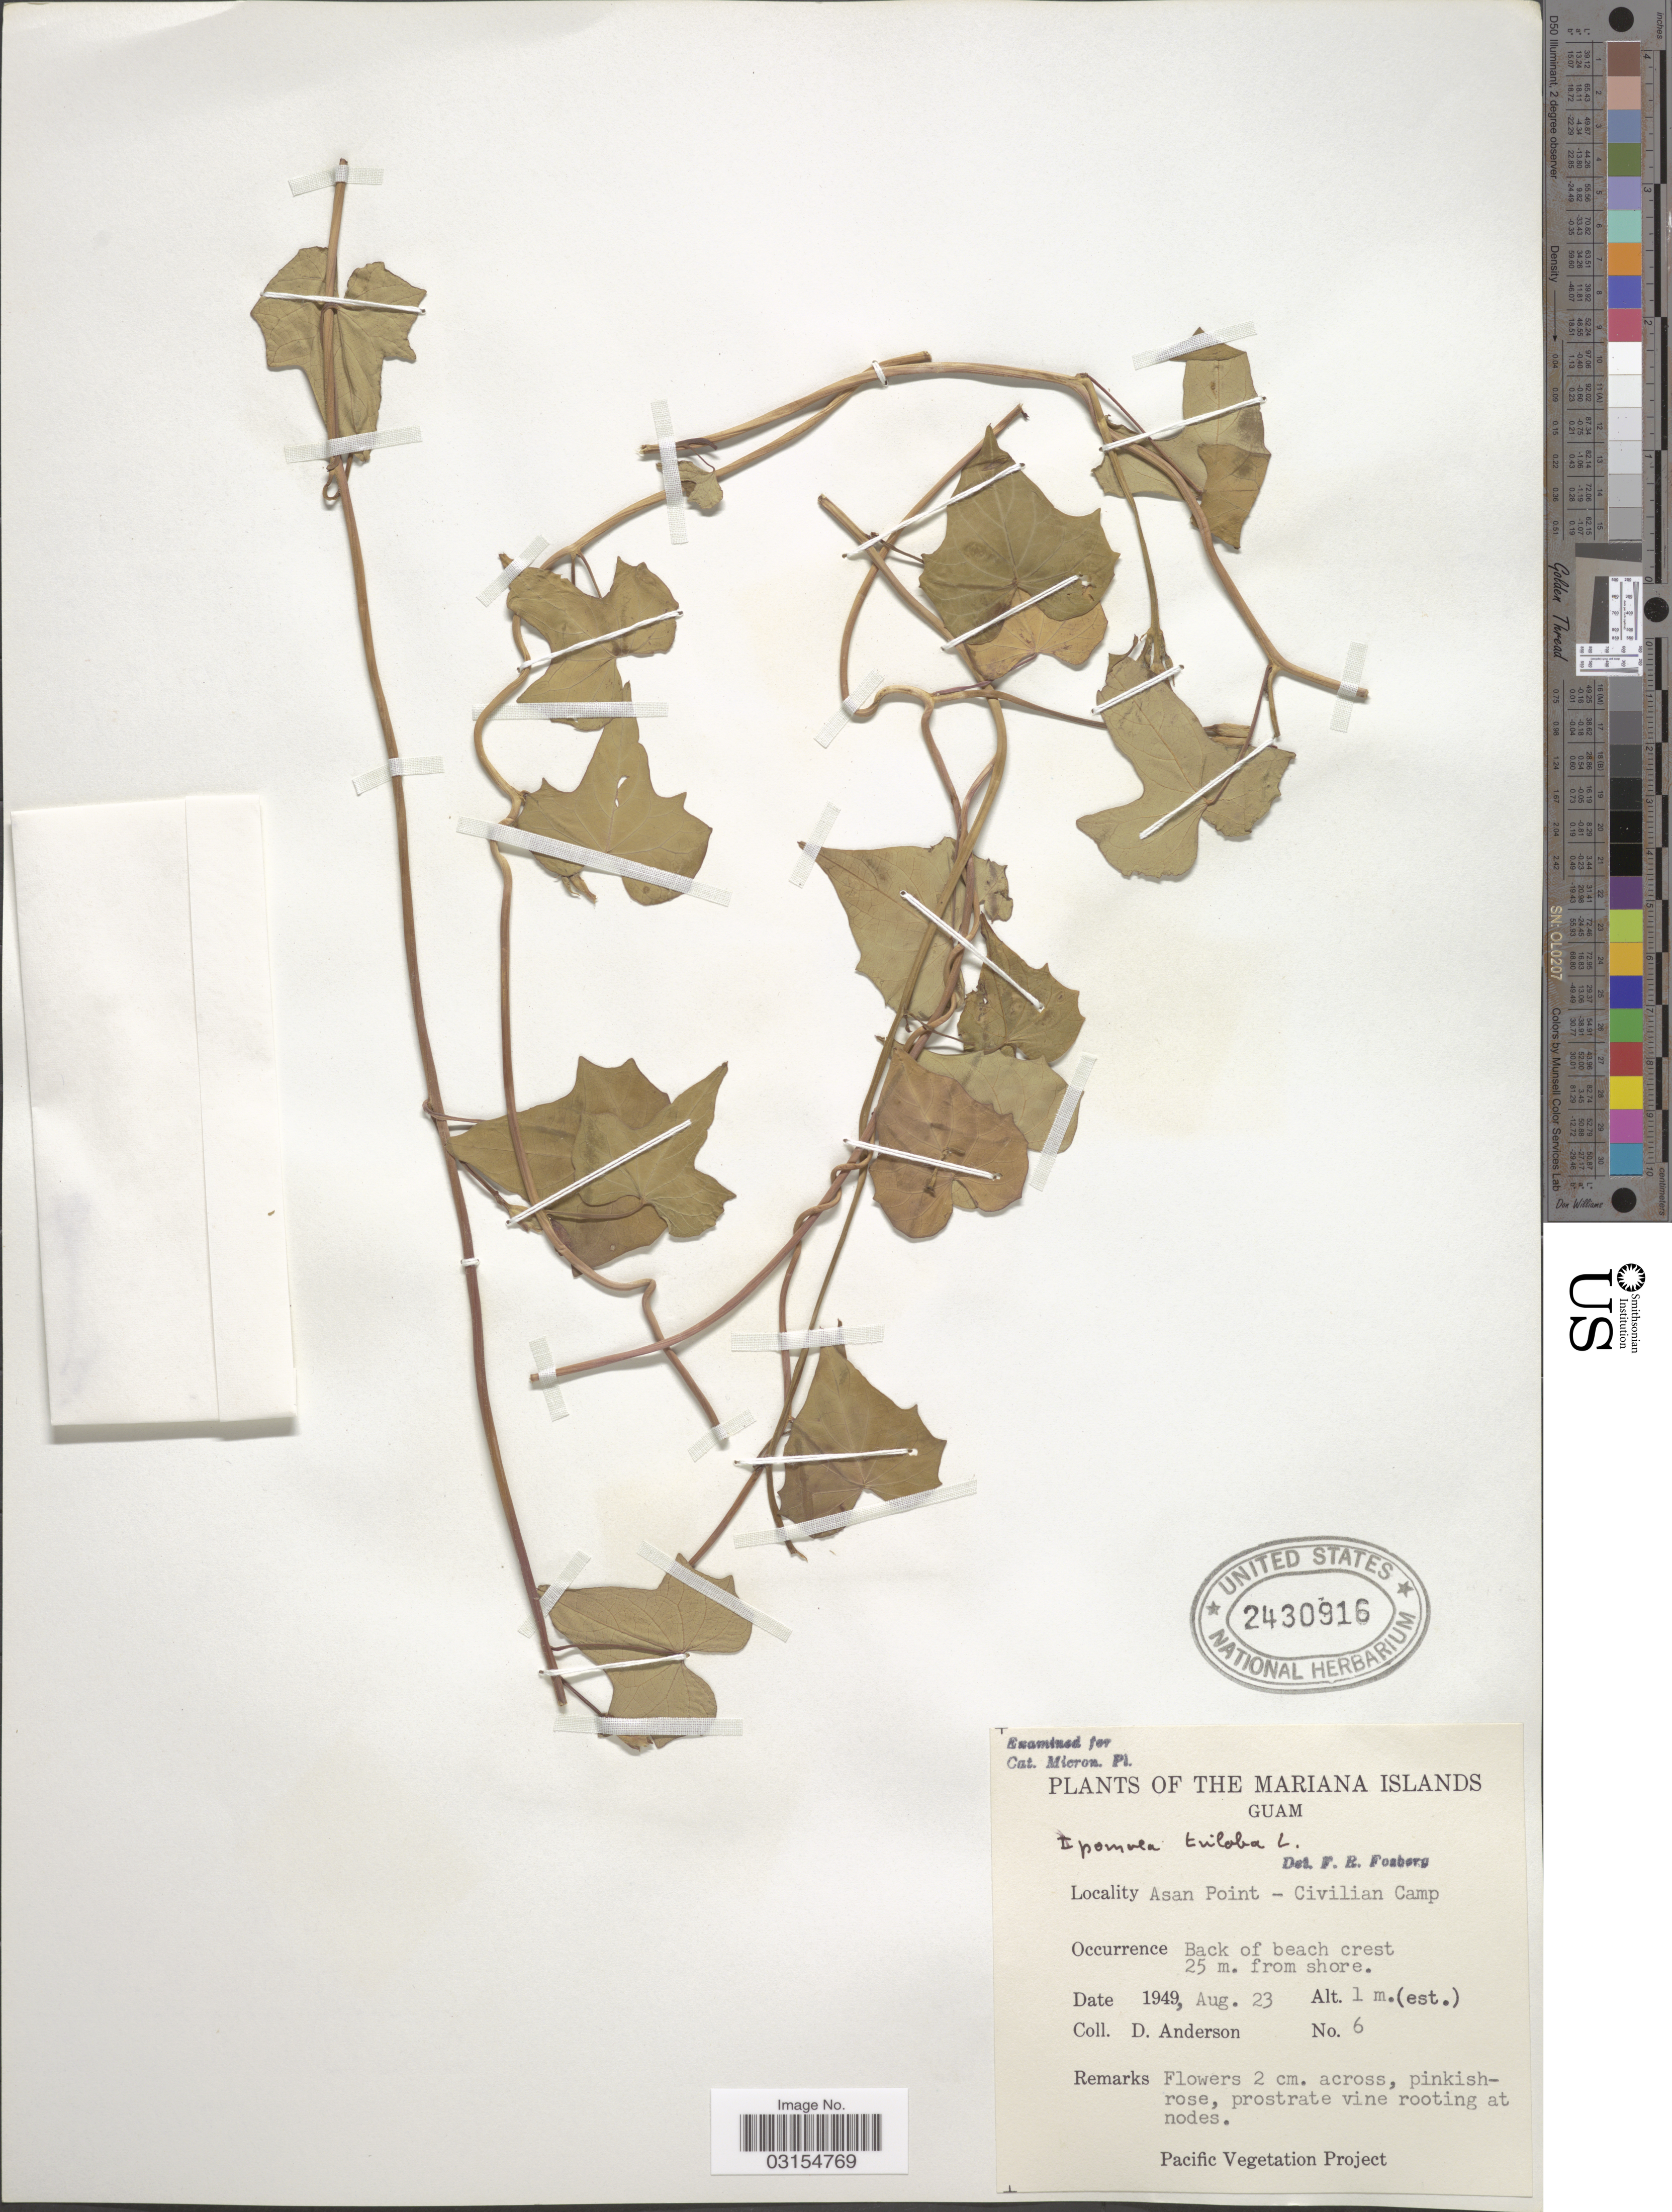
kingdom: Plantae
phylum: Tracheophyta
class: Magnoliopsida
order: Solanales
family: Convolvulaceae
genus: Ipomoea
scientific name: Ipomoea triloba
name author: L.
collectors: D. Anderson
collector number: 6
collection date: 1949-08-23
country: Guam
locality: The Mariana Islands, Asan Point - Civilian Camp. Back of beach crest 25 m. from shore.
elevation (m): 1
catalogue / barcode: US 2430916